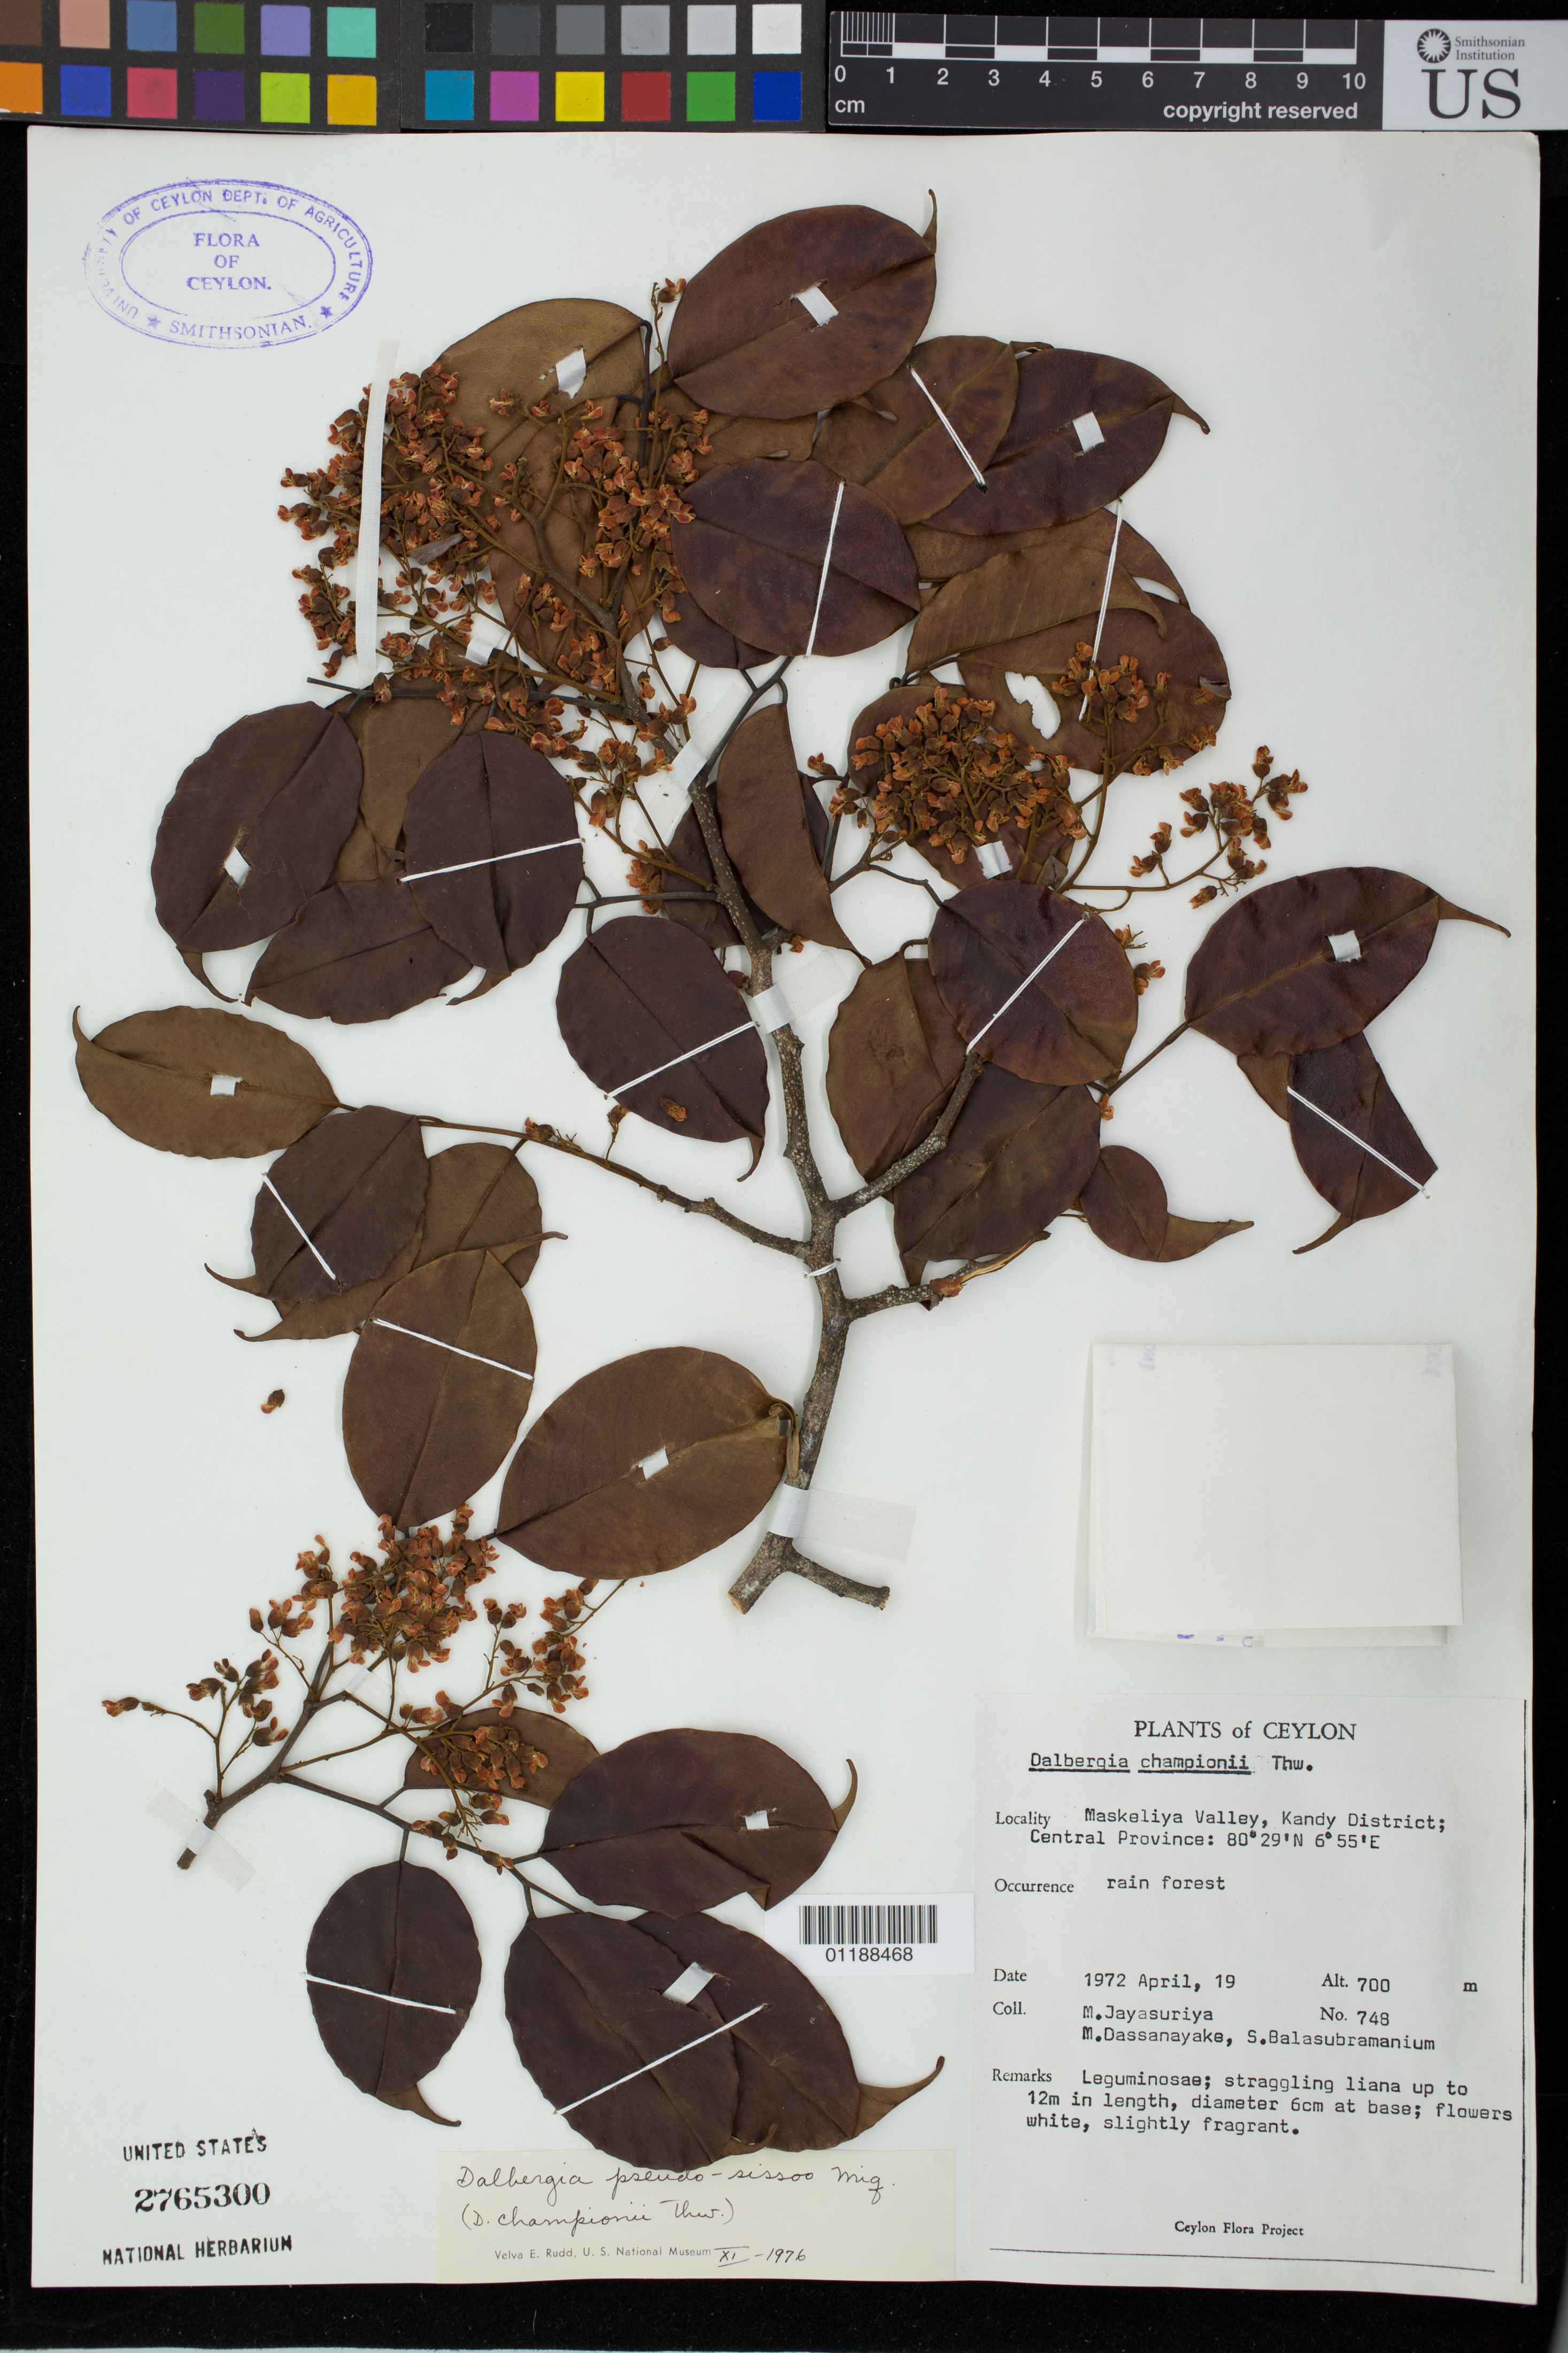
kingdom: Plantae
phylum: Tracheophyta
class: Magnoliopsida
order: Fabales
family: Fabaceae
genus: Dalbergia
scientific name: Dalbergia pseudo-sissoo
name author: Miq.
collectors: M. Jayasuria, M. D. Dassanayake & S. Balasubramanium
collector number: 748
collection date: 1972-04-19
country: Sri Lanka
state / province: Central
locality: Maskeliya Valley, Kandy District; rain forest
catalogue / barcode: US 2765300